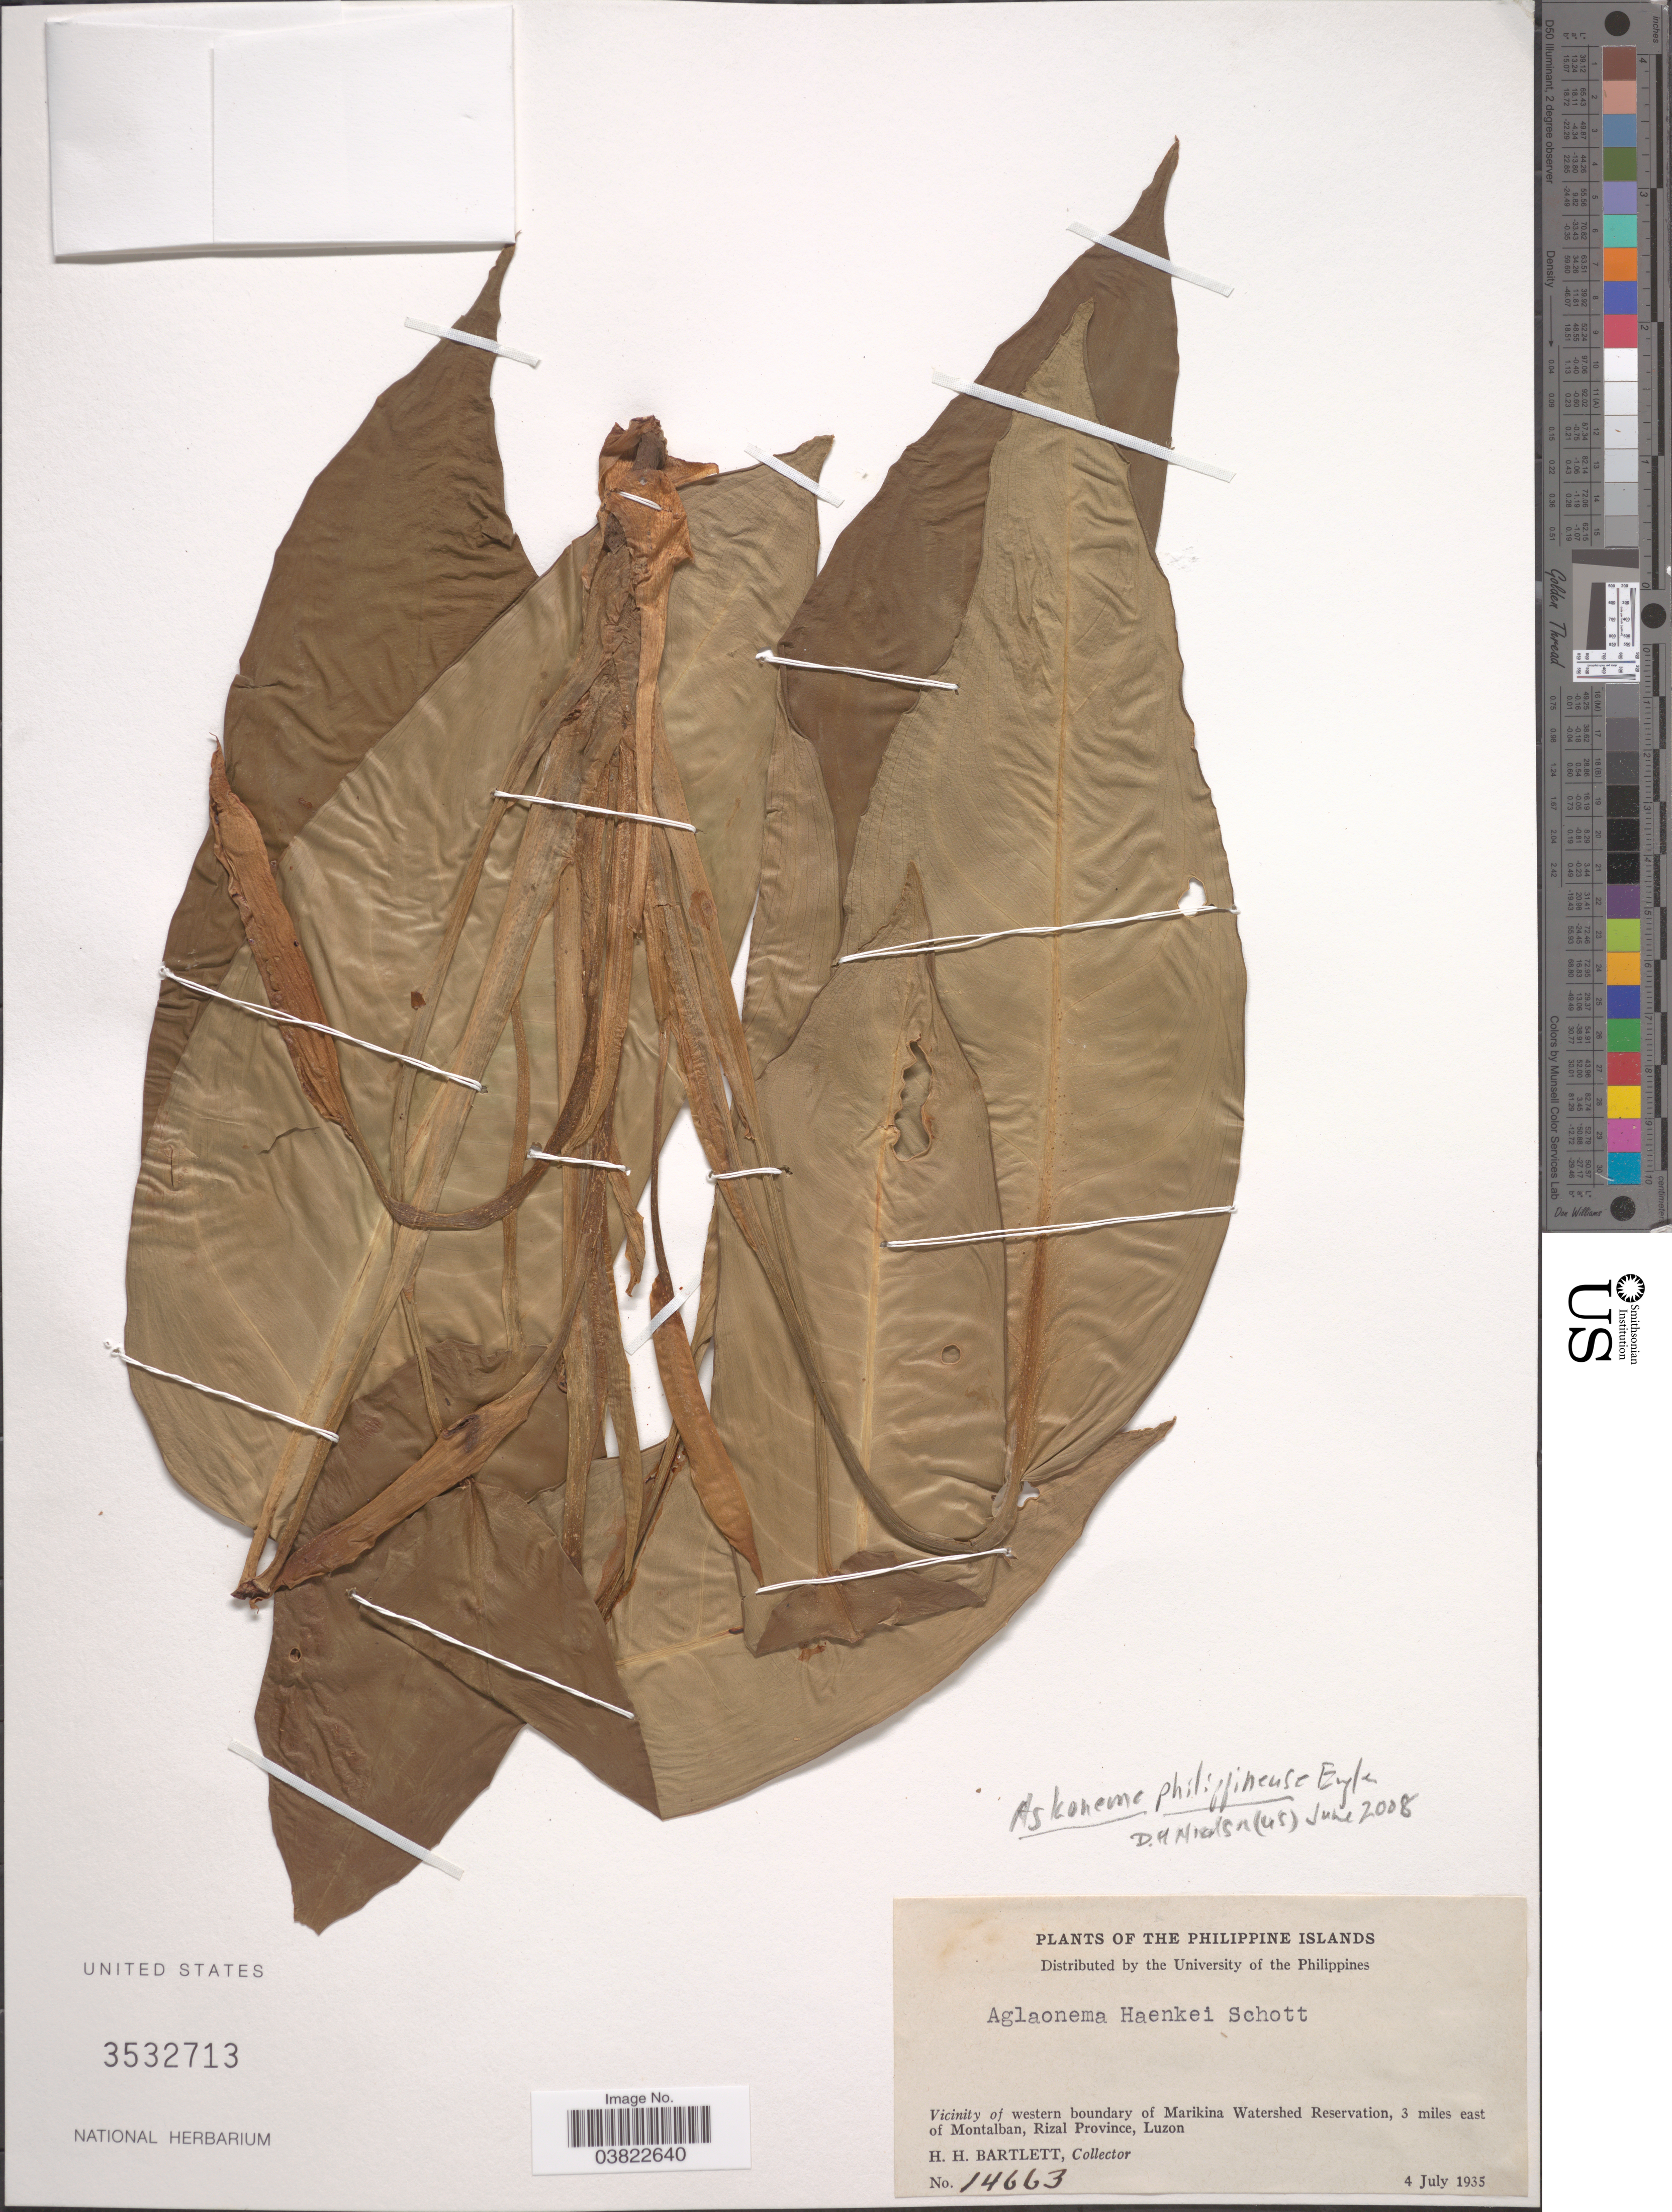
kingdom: Plantae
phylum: Tracheophyta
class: Liliopsida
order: Alismatales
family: Araceae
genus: Aglaonema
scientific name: Aglaonema philippinense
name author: Engl.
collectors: H. H. Bartlett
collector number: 14663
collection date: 1935-07-04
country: Philippines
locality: Vicinity of western boundary of Marikina Watershed Reservation, 3 miles east of Montalban, Rizal Province, Luzon.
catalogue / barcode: US 3532713